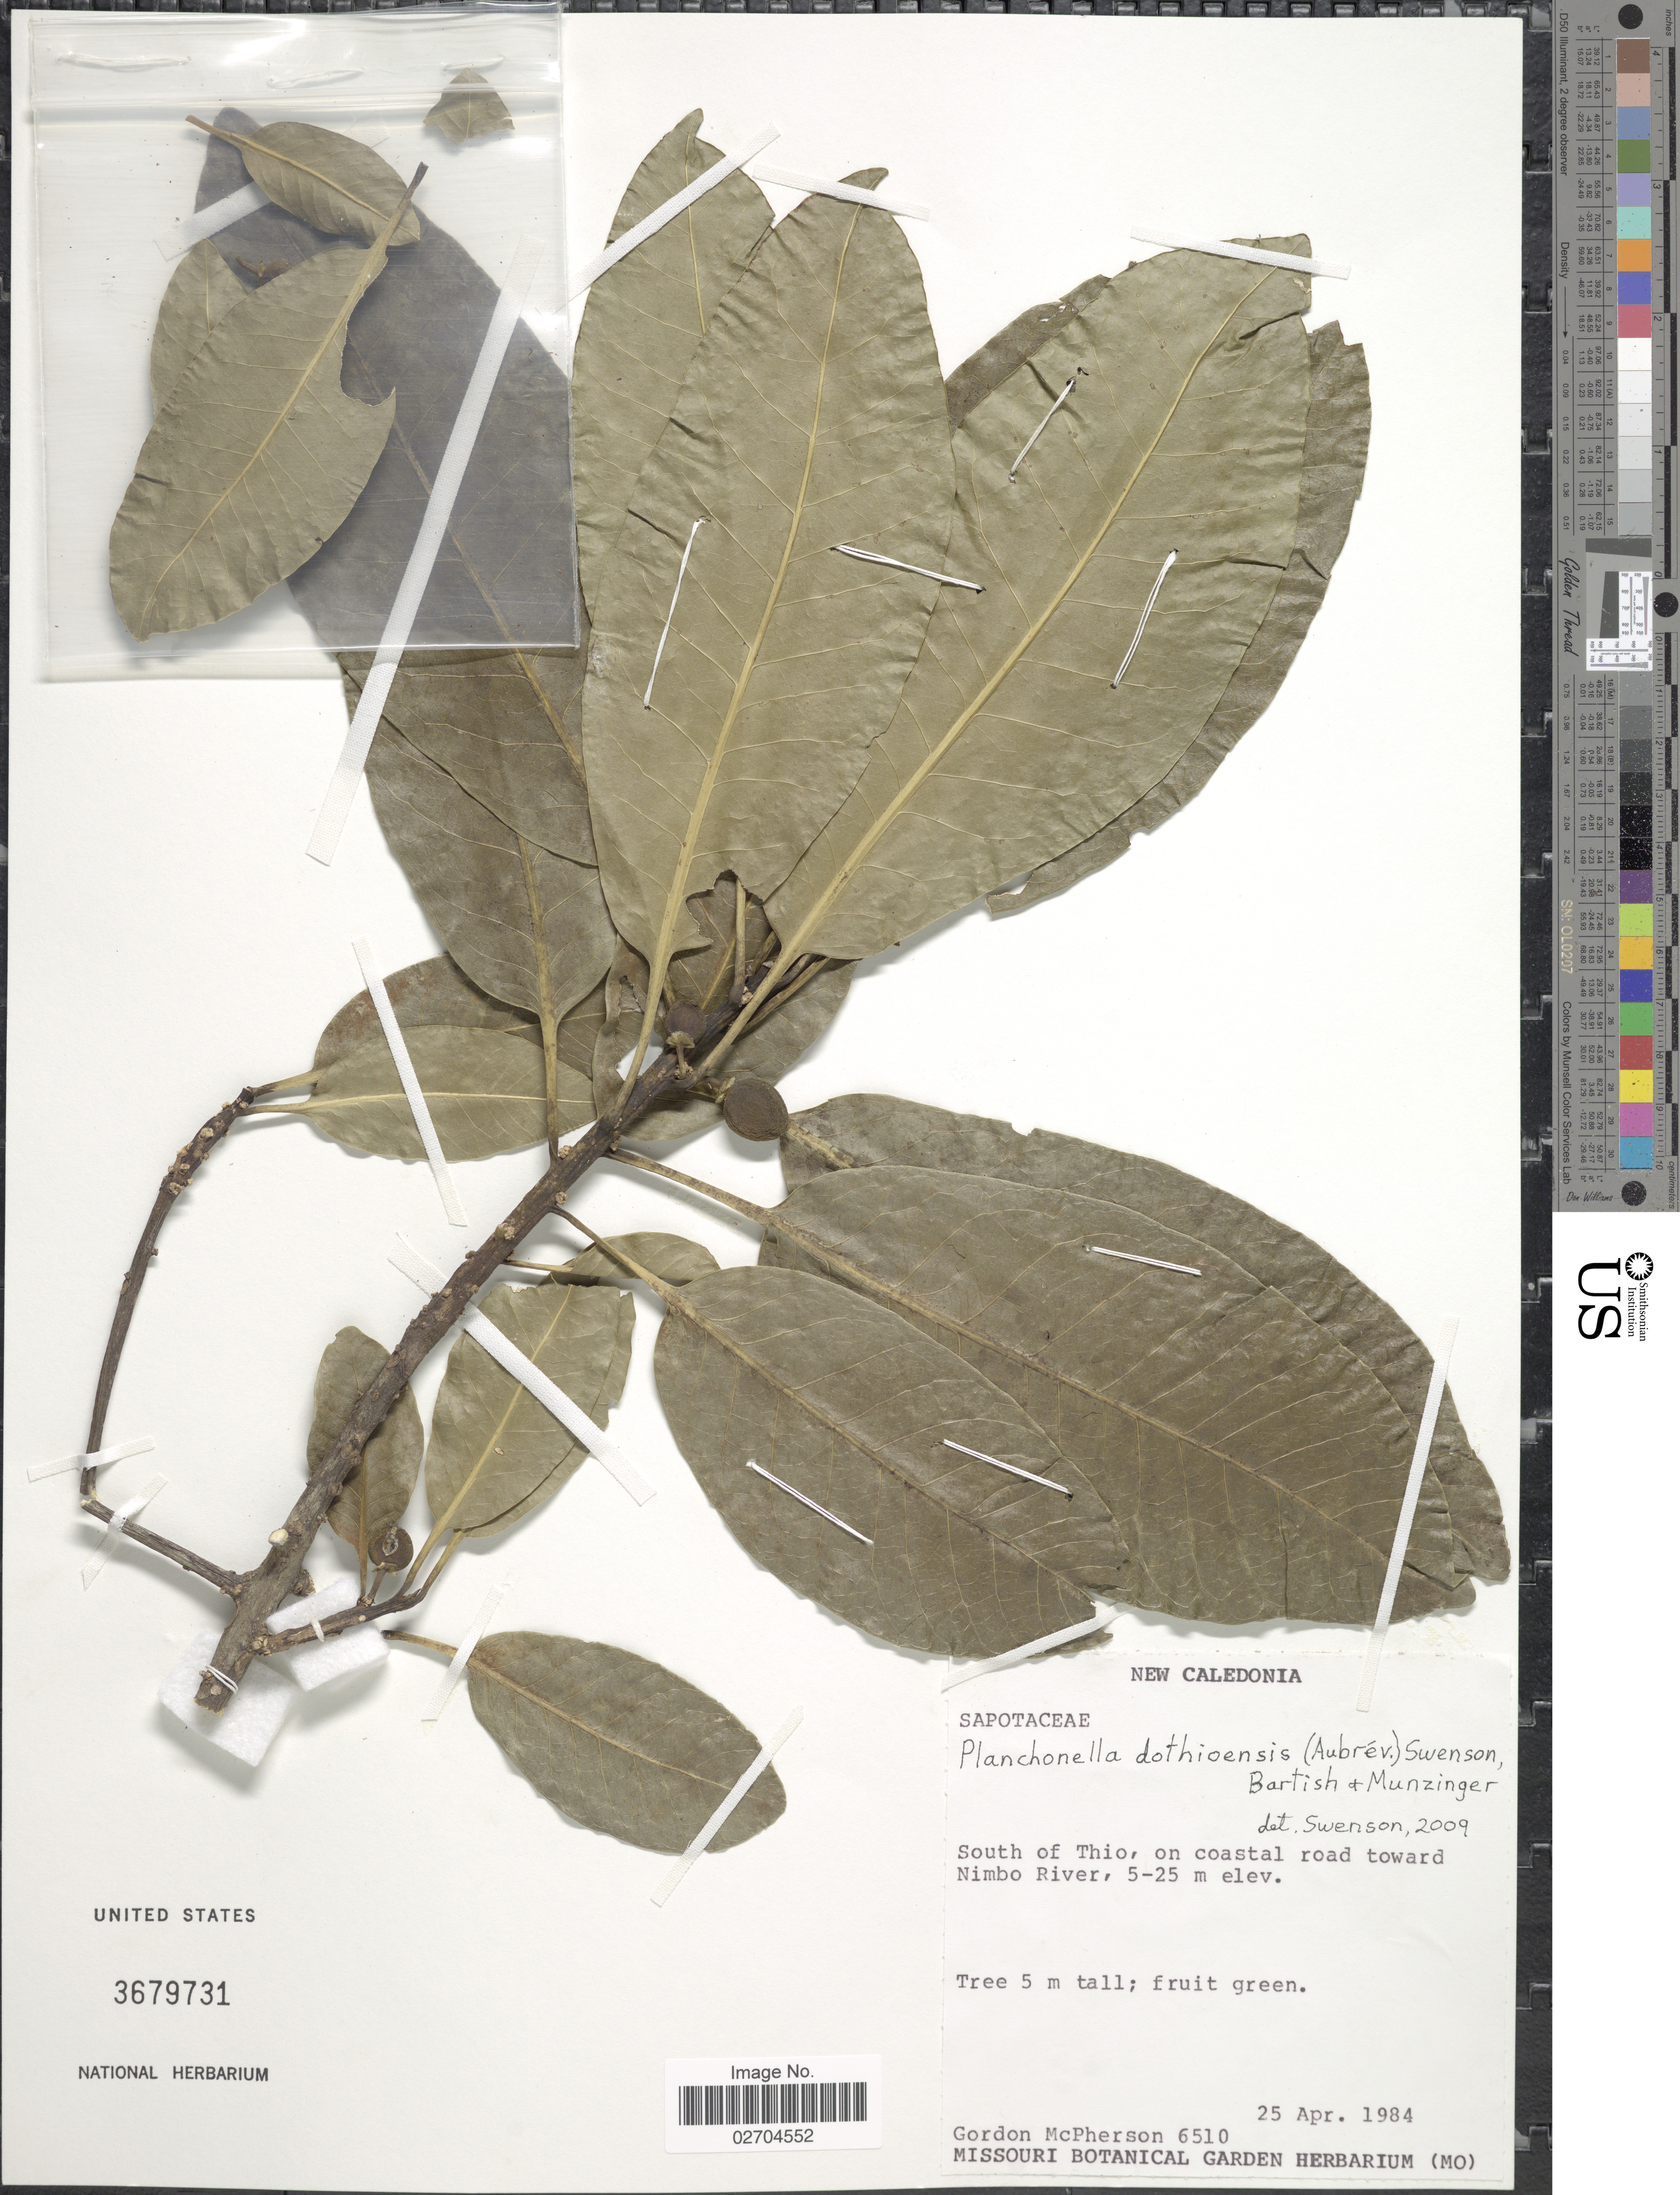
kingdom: Plantae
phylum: Tracheophyta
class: Magnoliopsida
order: Ericales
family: Sapotaceae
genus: Planchonella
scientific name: Planchonella dothioensis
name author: (Aubrév.) Swenson et al.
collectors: G. D. McPherson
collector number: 6510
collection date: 1984-04-25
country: New Caledonia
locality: South of Thio, on coastal road toward Nimbo River.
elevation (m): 5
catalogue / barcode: US 3679731